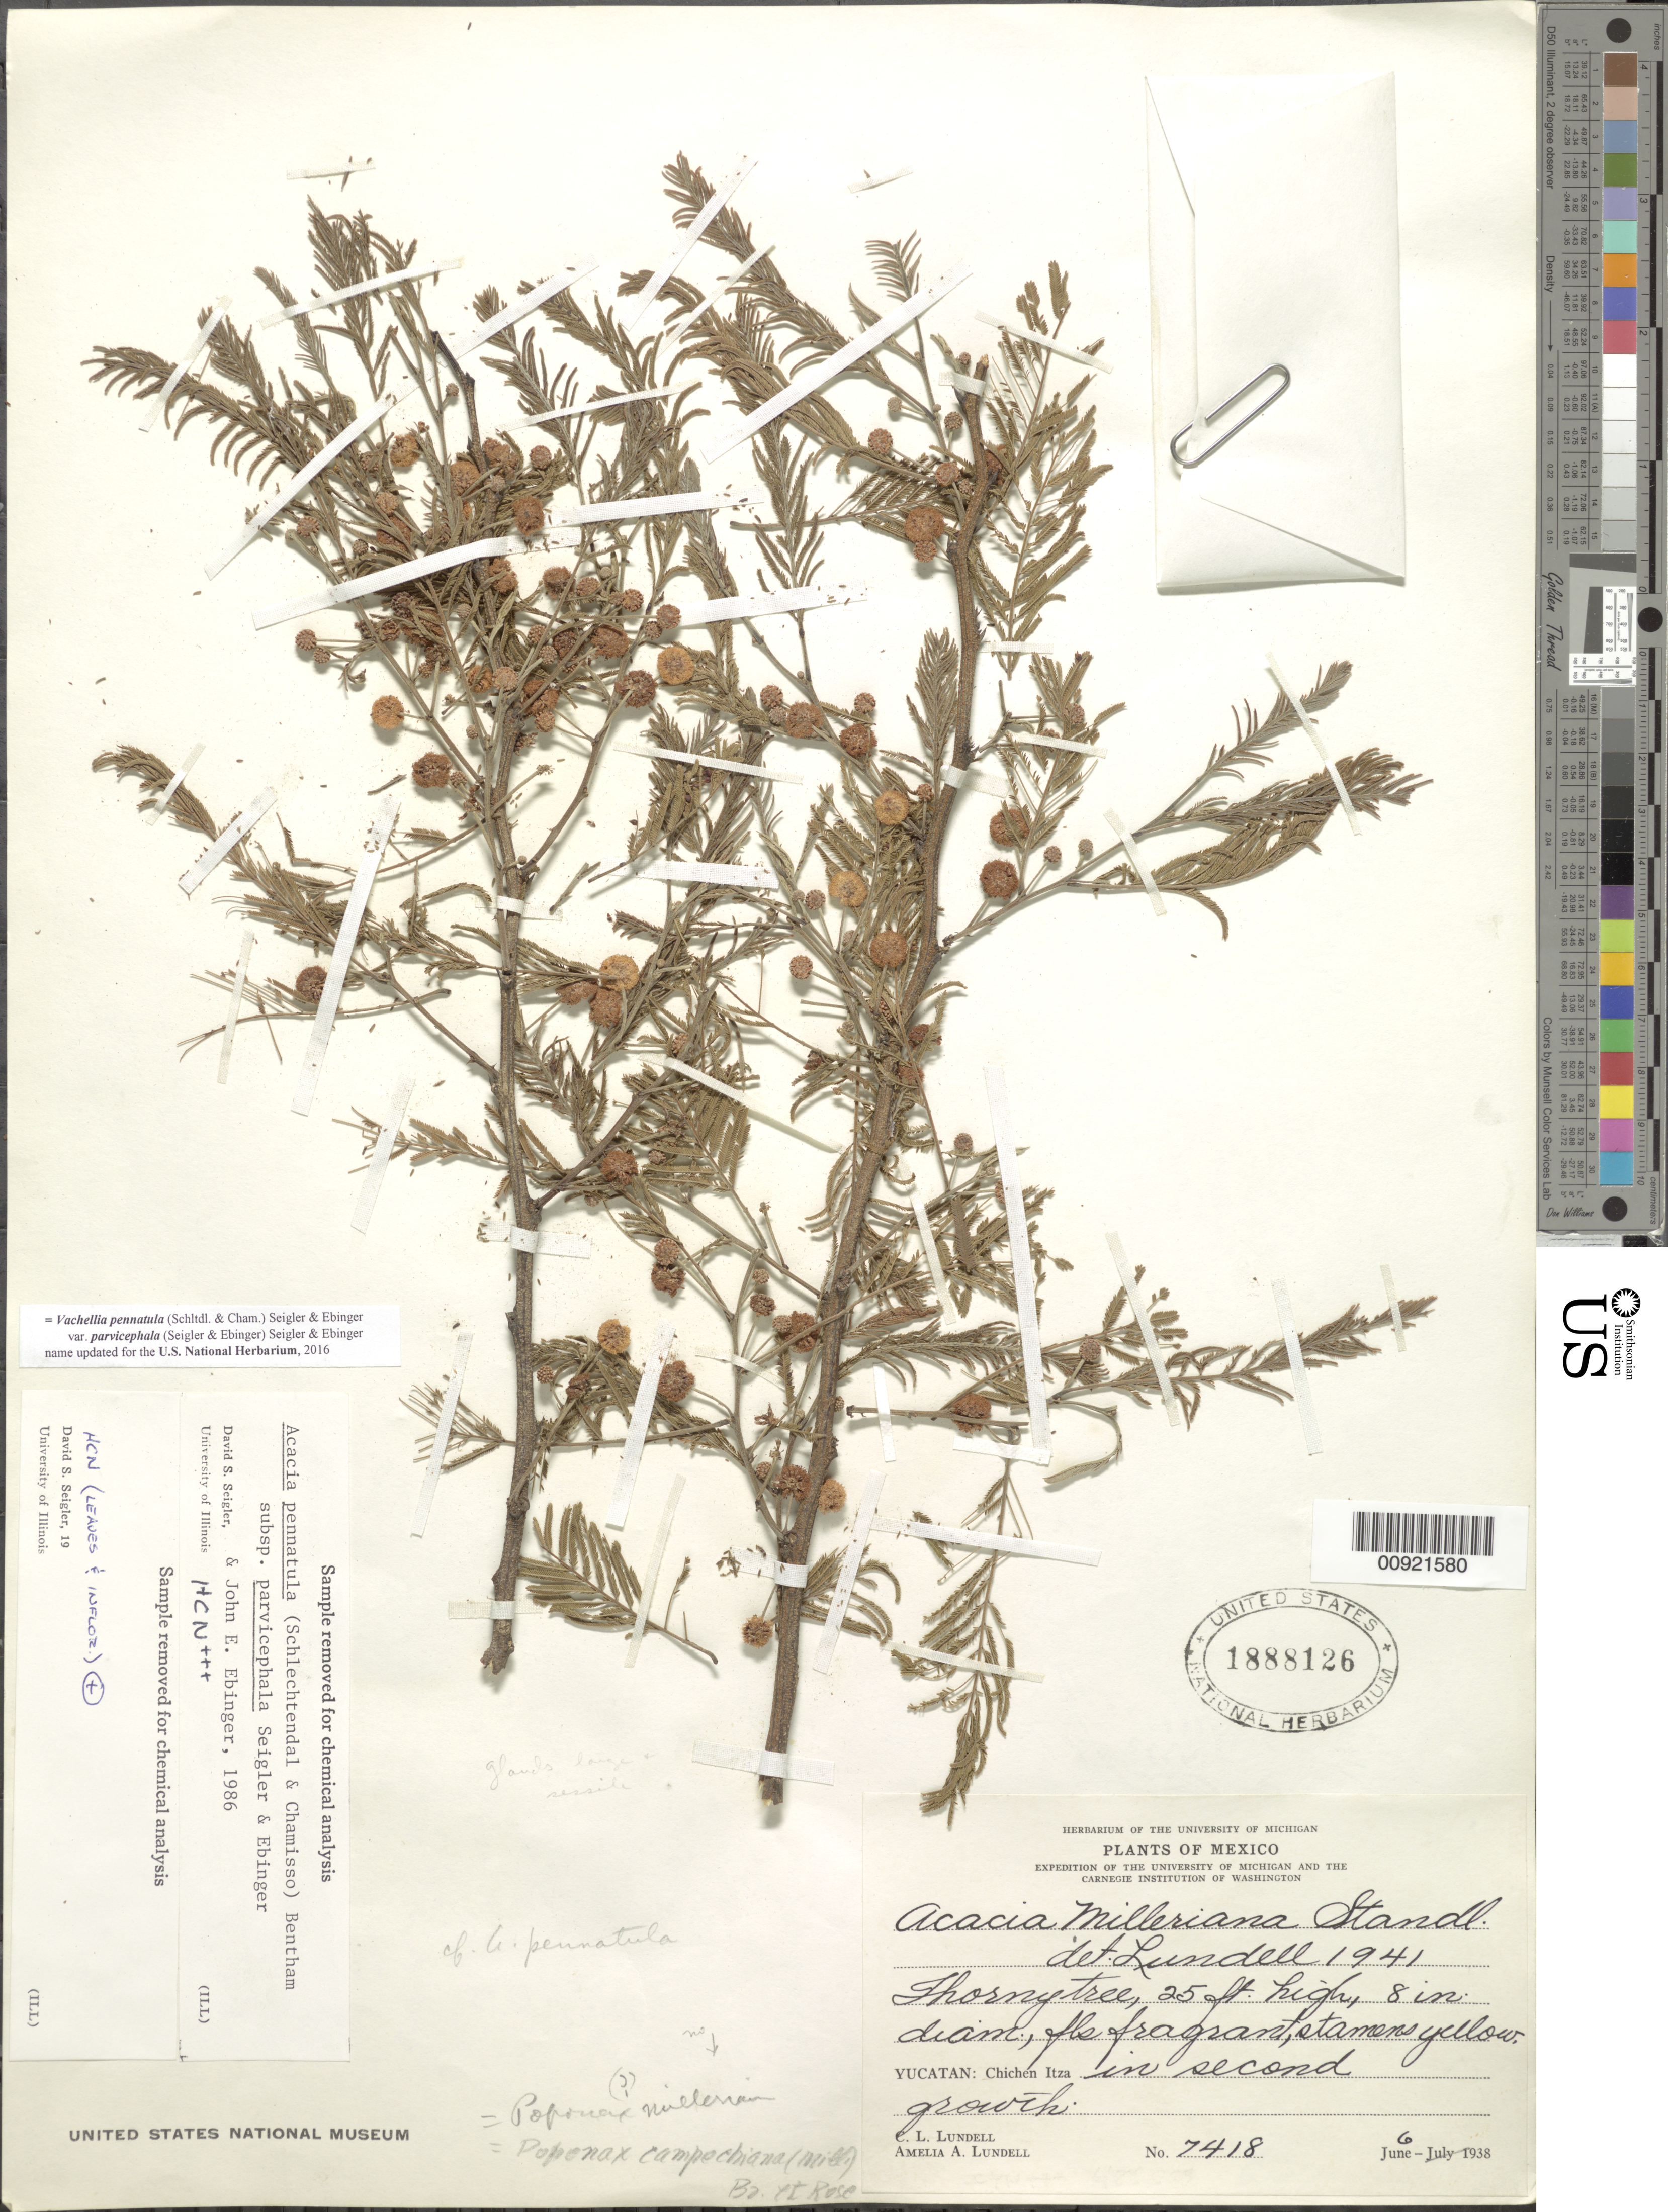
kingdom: Plantae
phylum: Tracheophyta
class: Magnoliopsida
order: Fabales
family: Fabaceae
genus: Vachellia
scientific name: Vachellia pennatula var. parvicephala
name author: (Seigler & Ebinger) Seigler & Ebinger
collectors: C. L. Lundell & A. A. Lundell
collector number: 7418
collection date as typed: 06 Jun 1938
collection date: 1938-06-06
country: Mexico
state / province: Yucatán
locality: Yucatán: Chichen Itza.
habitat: In second growth.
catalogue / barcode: US 1888126